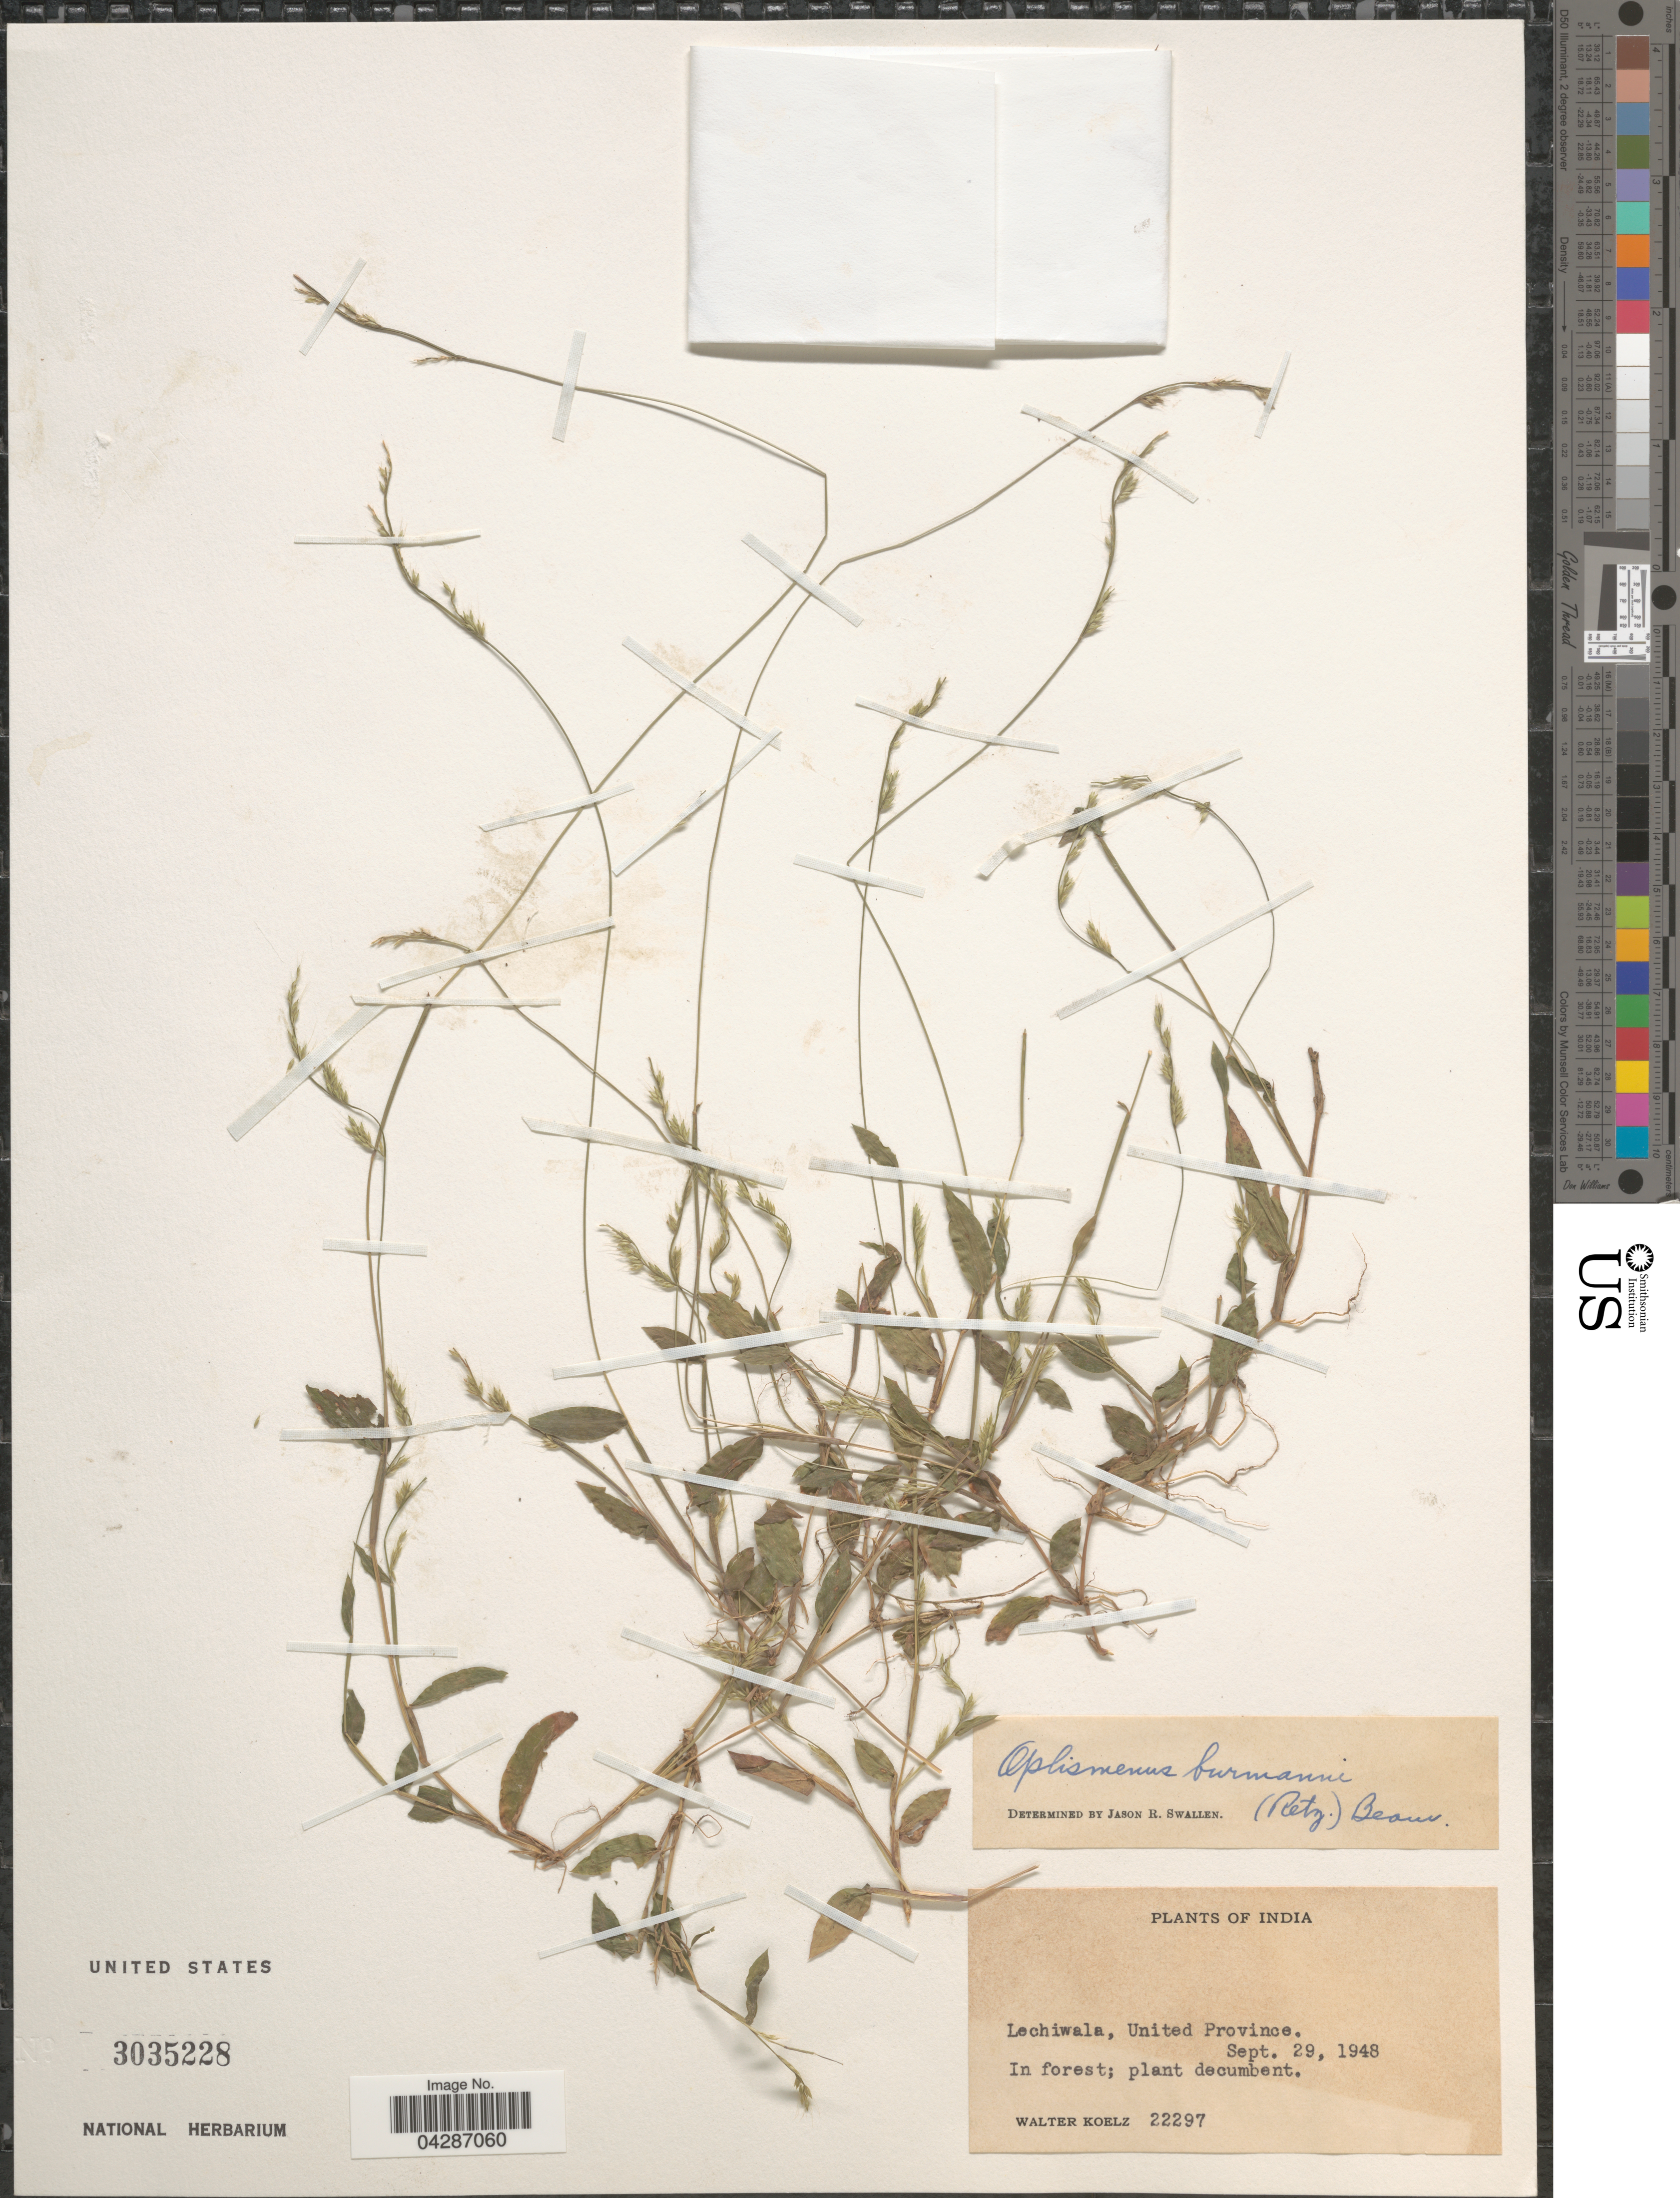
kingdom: Plantae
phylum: Tracheophyta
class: Liliopsida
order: Poales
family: Poaceae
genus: Oplismenus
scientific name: Oplismenus burmannii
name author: (Retz.) P. Beauv.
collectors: W. N. Koelz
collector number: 22297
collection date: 1948-09-29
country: India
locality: Lechiwala, United Province. In forest.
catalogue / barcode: US 3035228